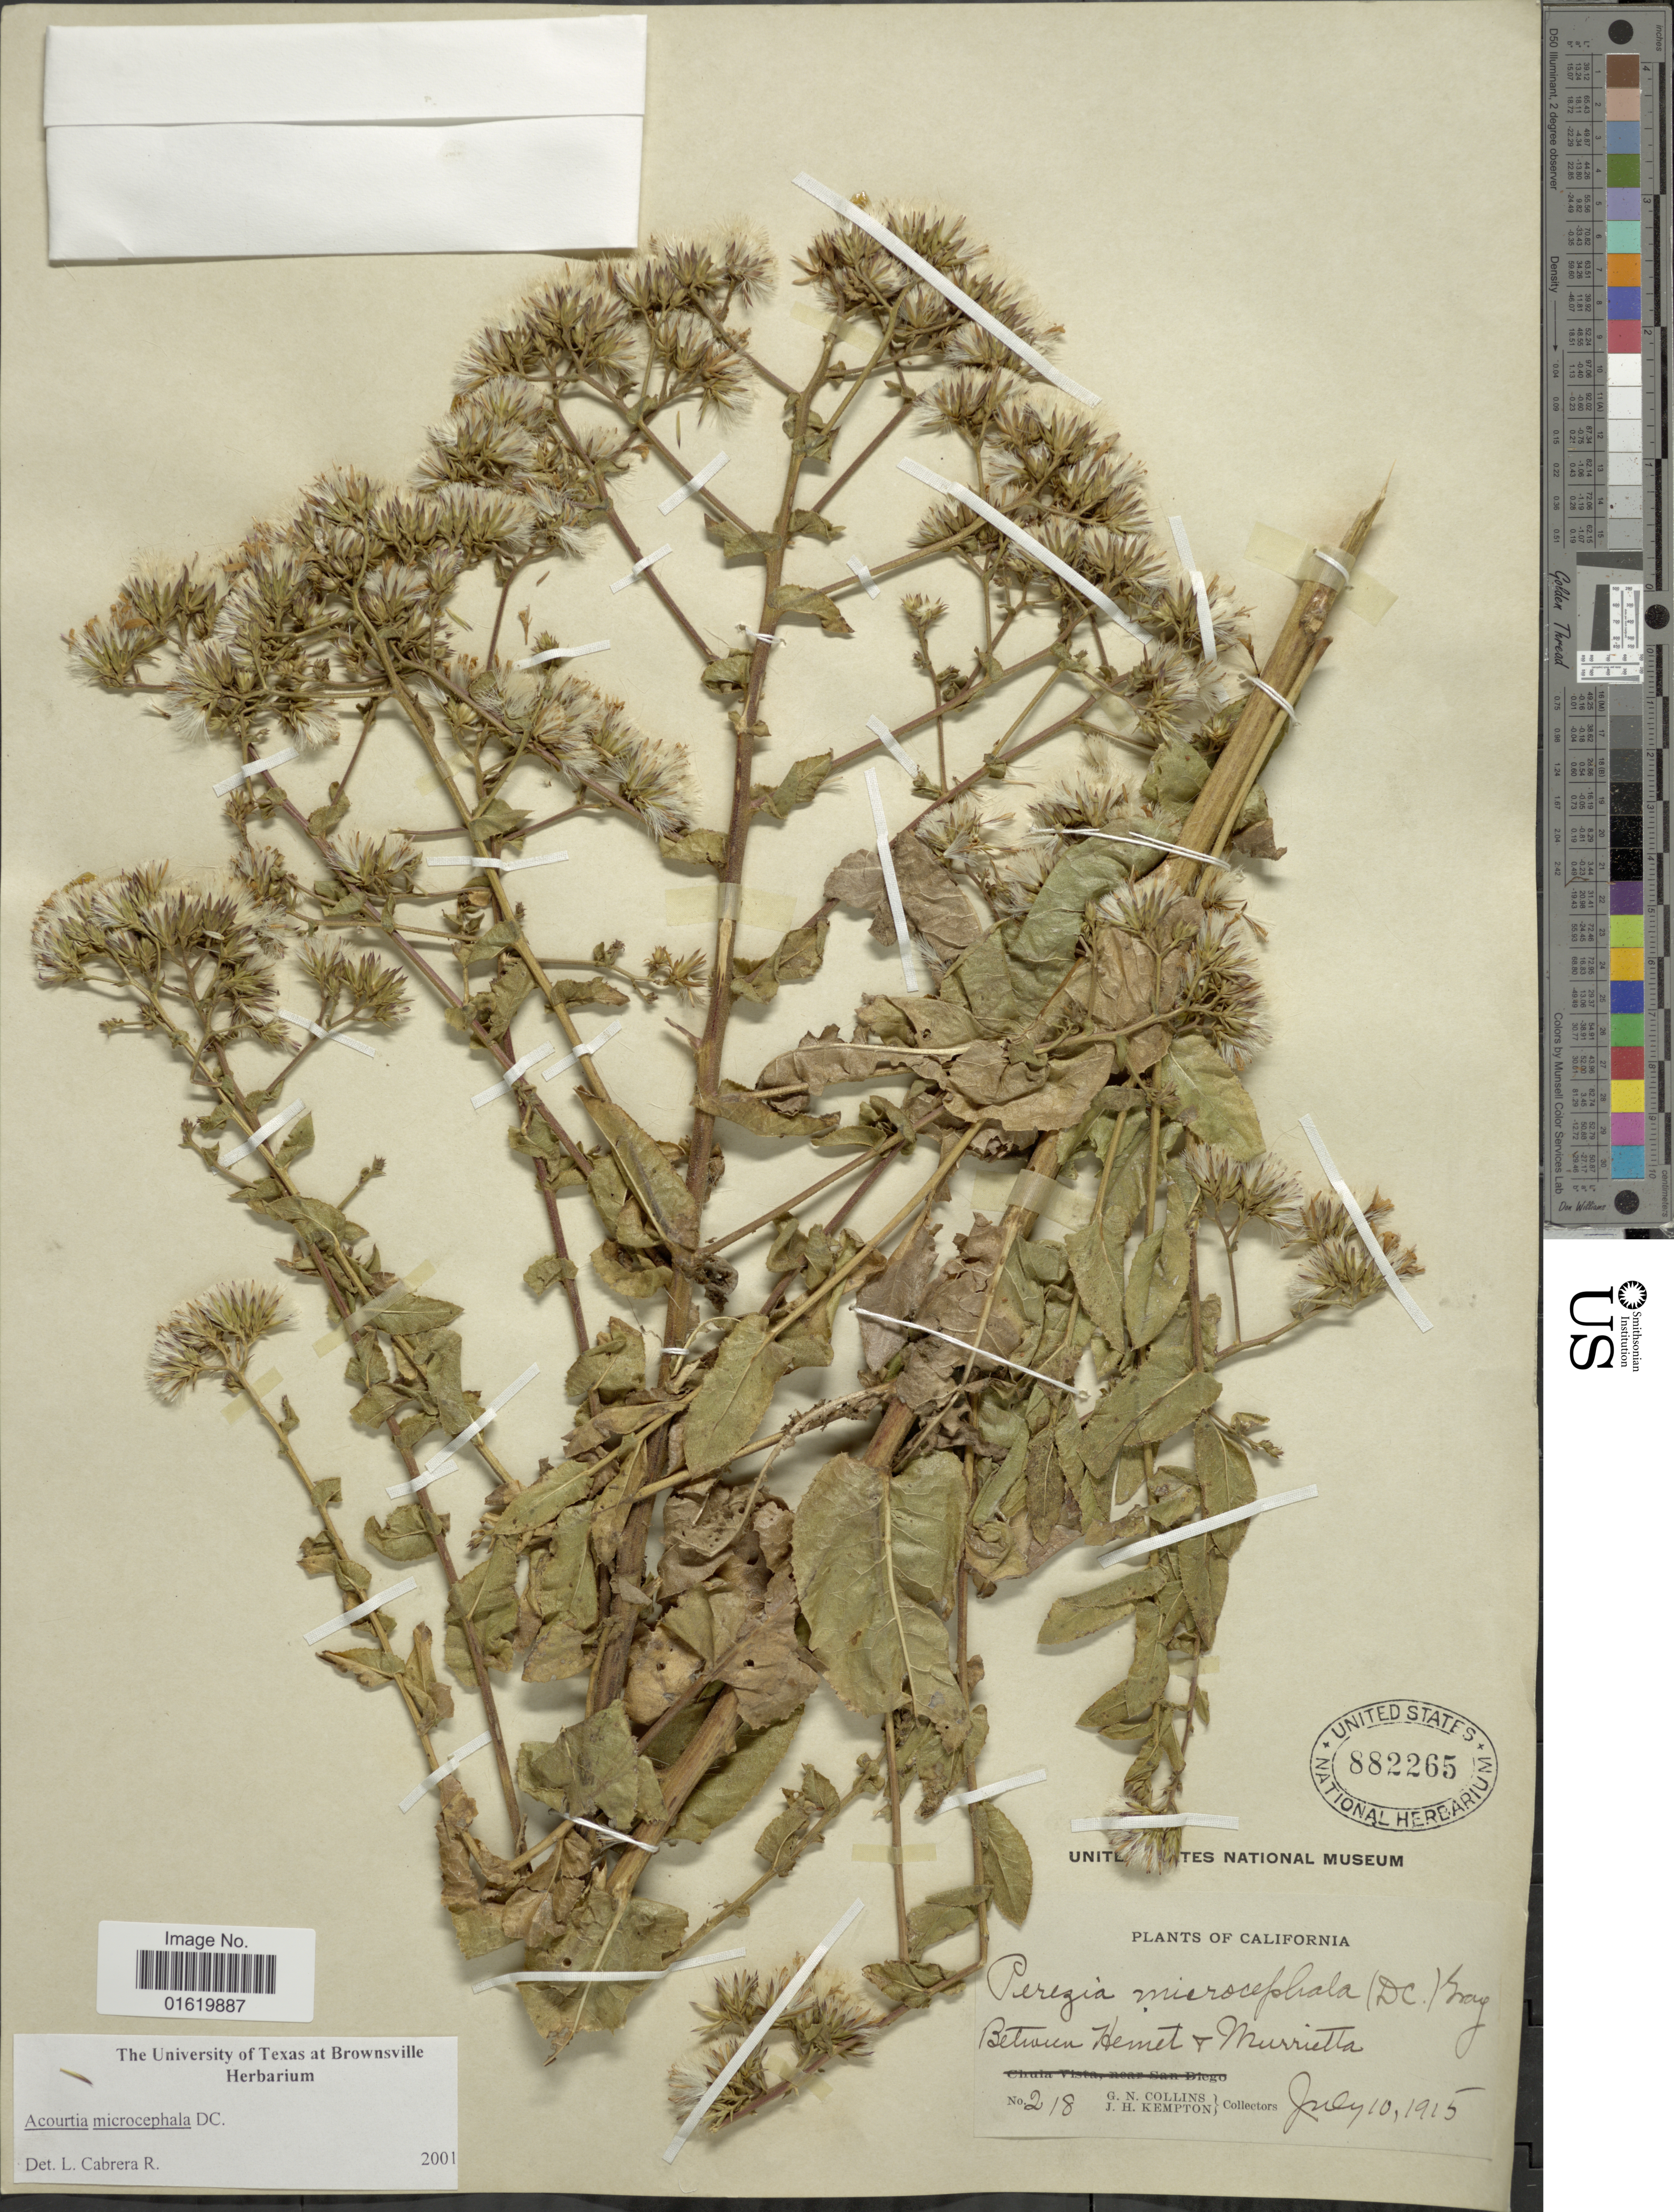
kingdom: Plantae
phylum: Tracheophyta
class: Magnoliopsida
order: Asterales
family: Asteraceae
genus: Acourtia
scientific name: Acourtia microcephala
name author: DC.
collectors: G. Collins & J. H. Kempton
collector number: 218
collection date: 1915-07-10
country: United States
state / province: California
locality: Between Hemet & Murrietta.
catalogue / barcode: US 882265